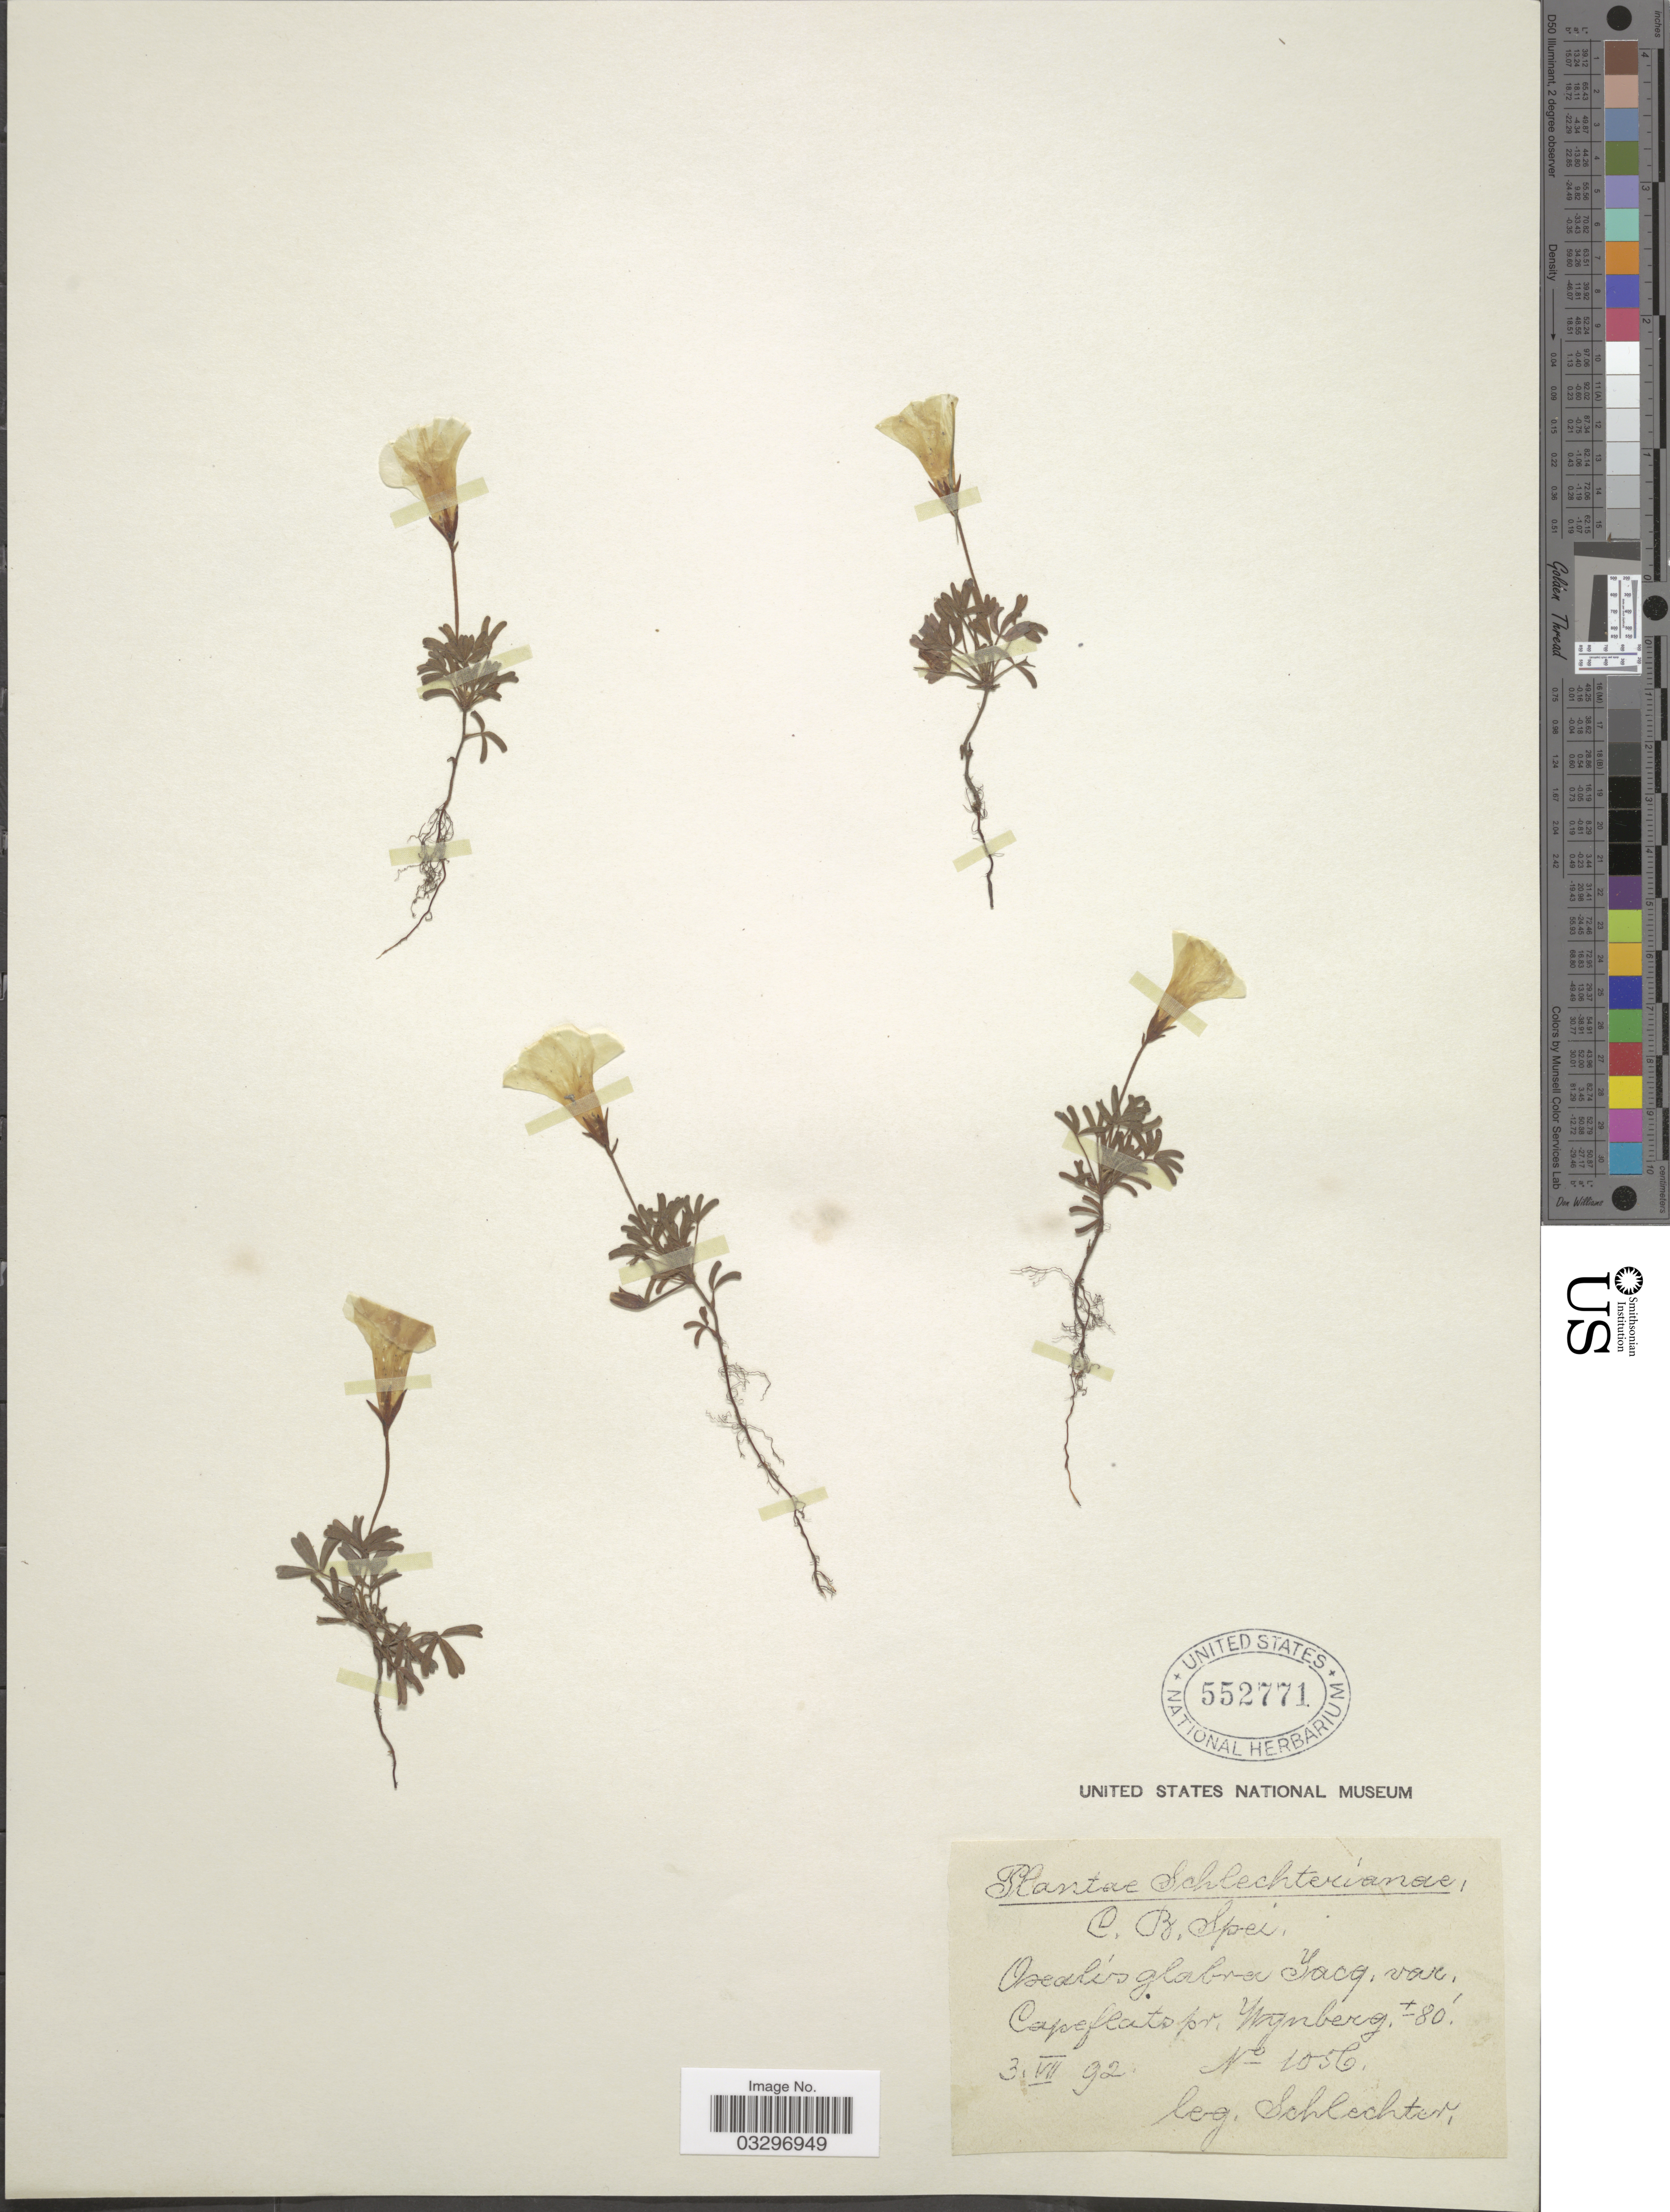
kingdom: Plantae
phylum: Tracheophyta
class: Magnoliopsida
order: Oxalidales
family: Oxalidaceae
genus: Oxalis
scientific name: Oxalis glabra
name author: Thunb.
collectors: Schlechter, --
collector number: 1056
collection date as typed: Transcribed d/m/y: 3/7/92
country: South Africa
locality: Capeflats pr. Wynberg.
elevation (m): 24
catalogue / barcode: US 552771